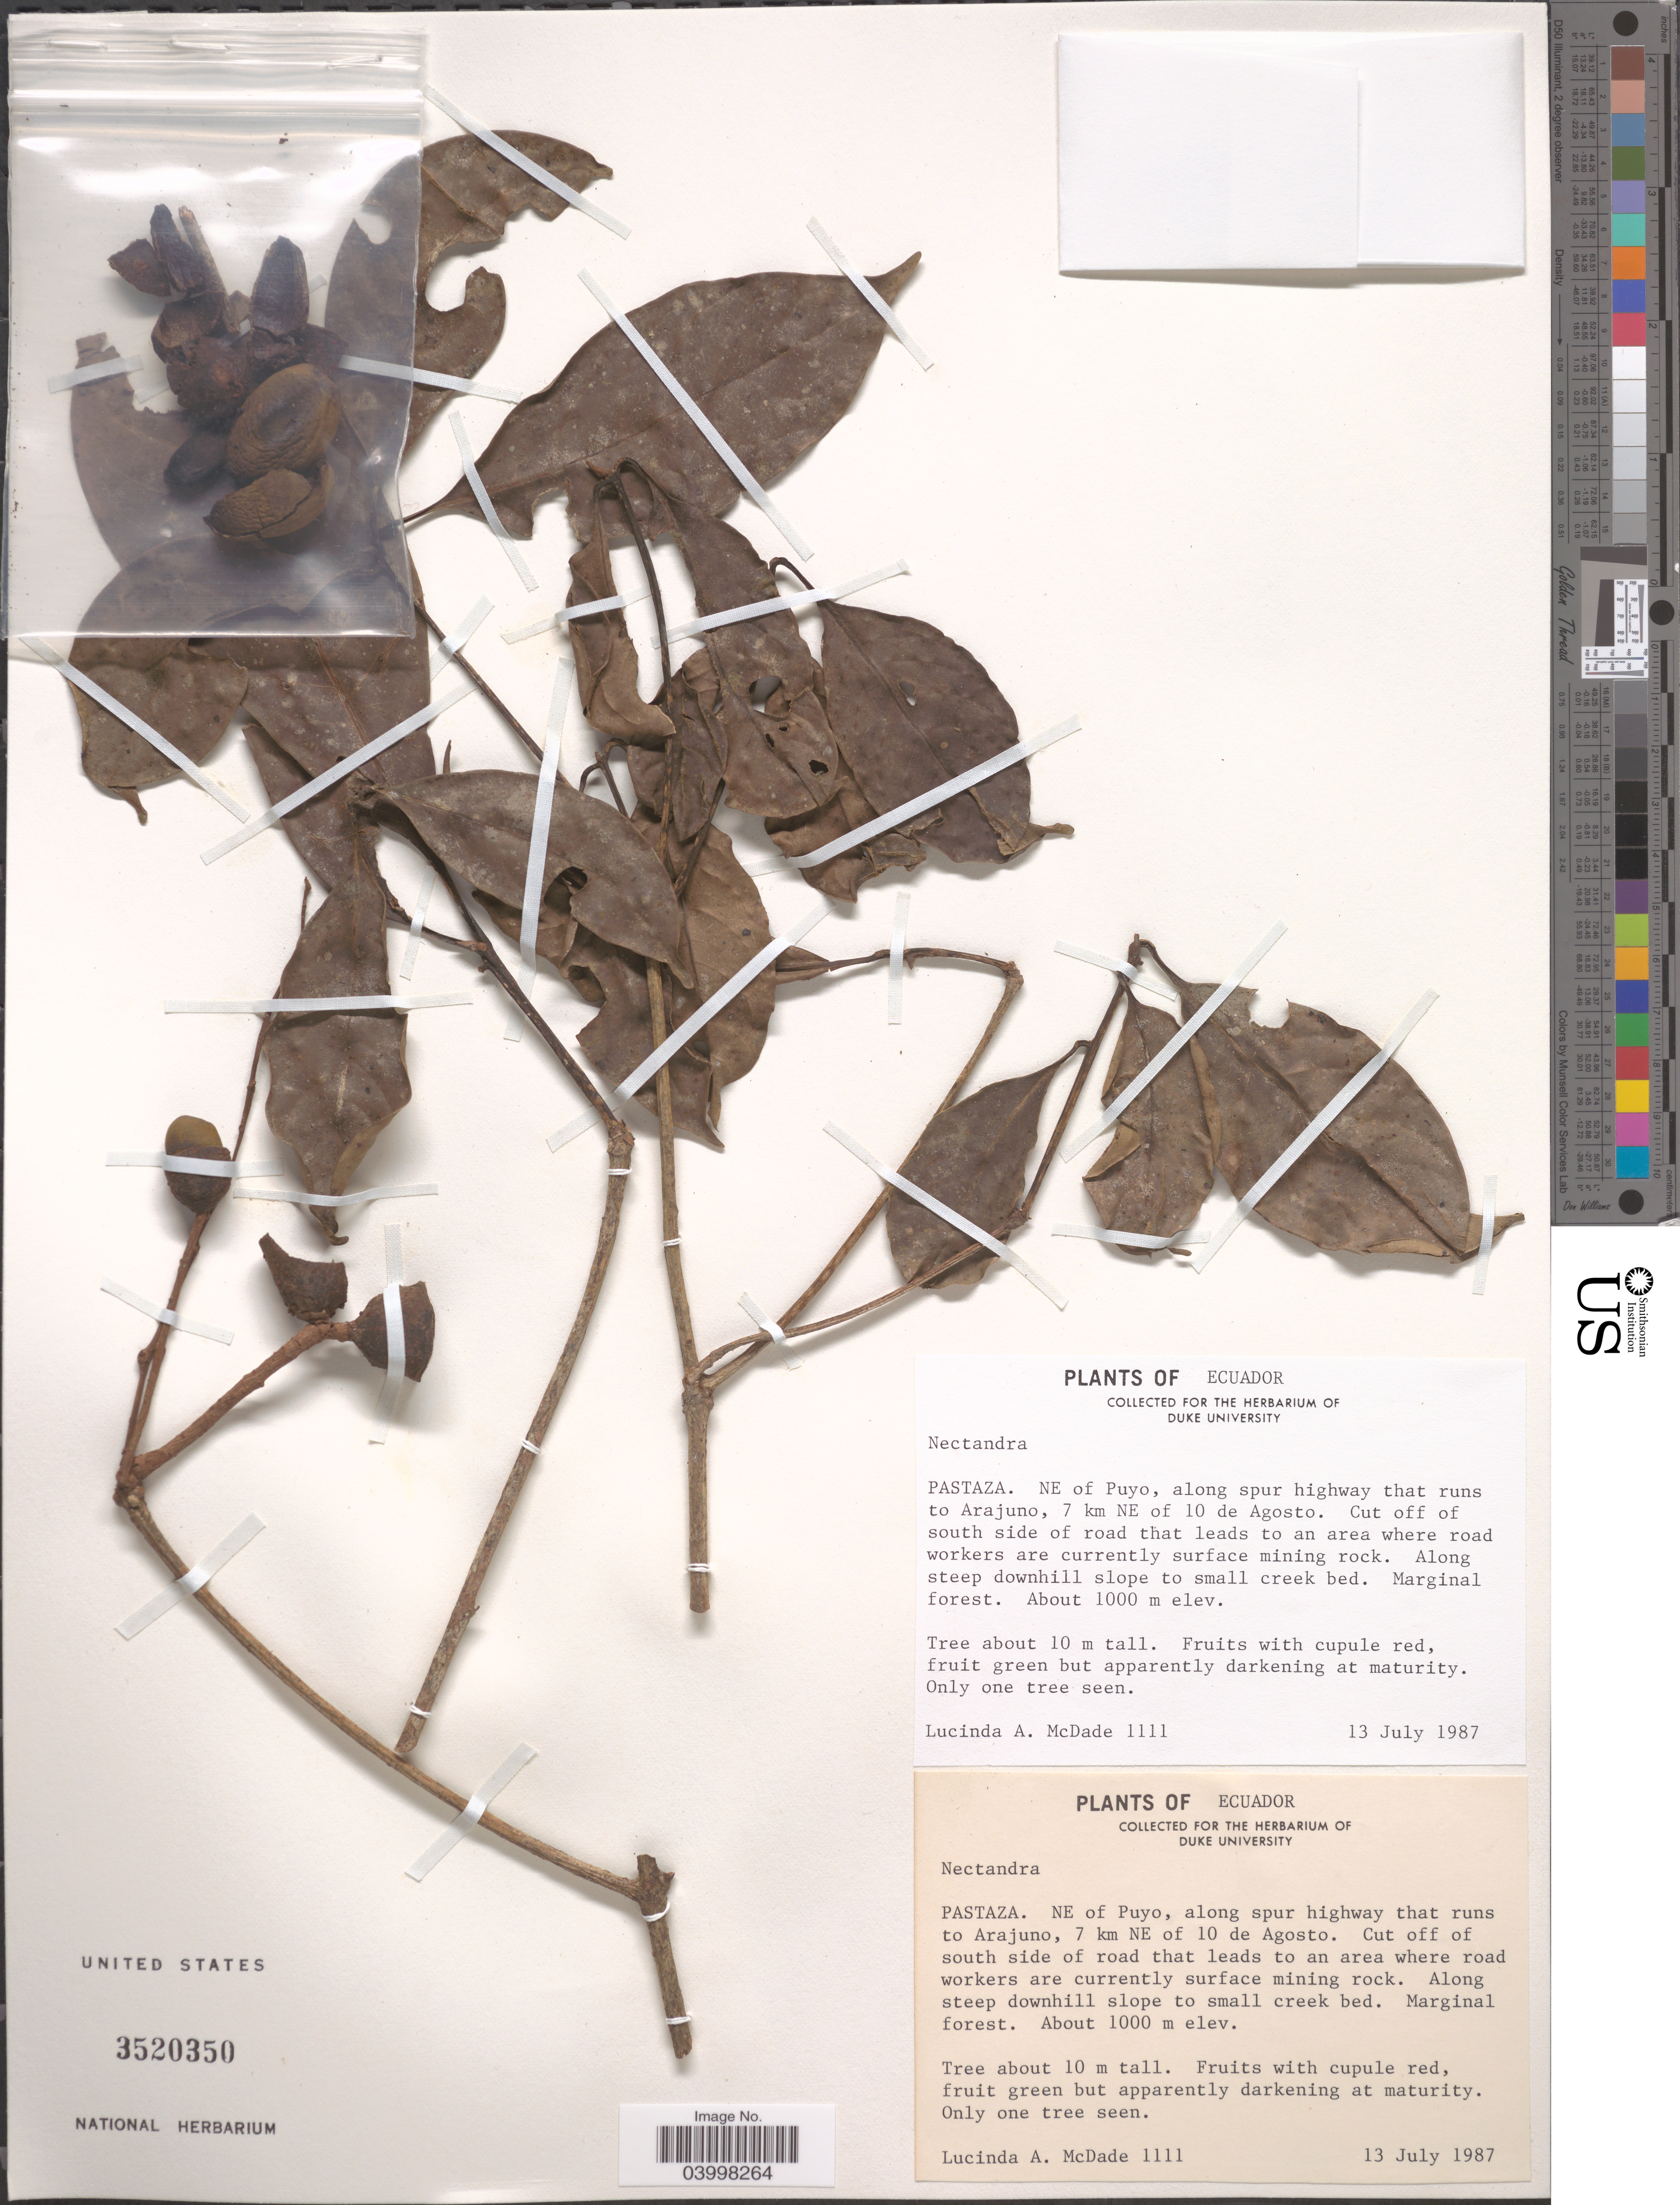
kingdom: Plantae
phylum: Tracheophyta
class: Magnoliopsida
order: Laurales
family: Lauraceae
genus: Nectandra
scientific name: Nectandra sp.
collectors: L. McDade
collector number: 1111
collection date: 1987-07-13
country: Ecuador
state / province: Pastaza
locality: NE of Puyo, along spur highway that runs to Arajuno, 7 km NE of 10 de Agosto.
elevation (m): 1000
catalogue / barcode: US 3520350